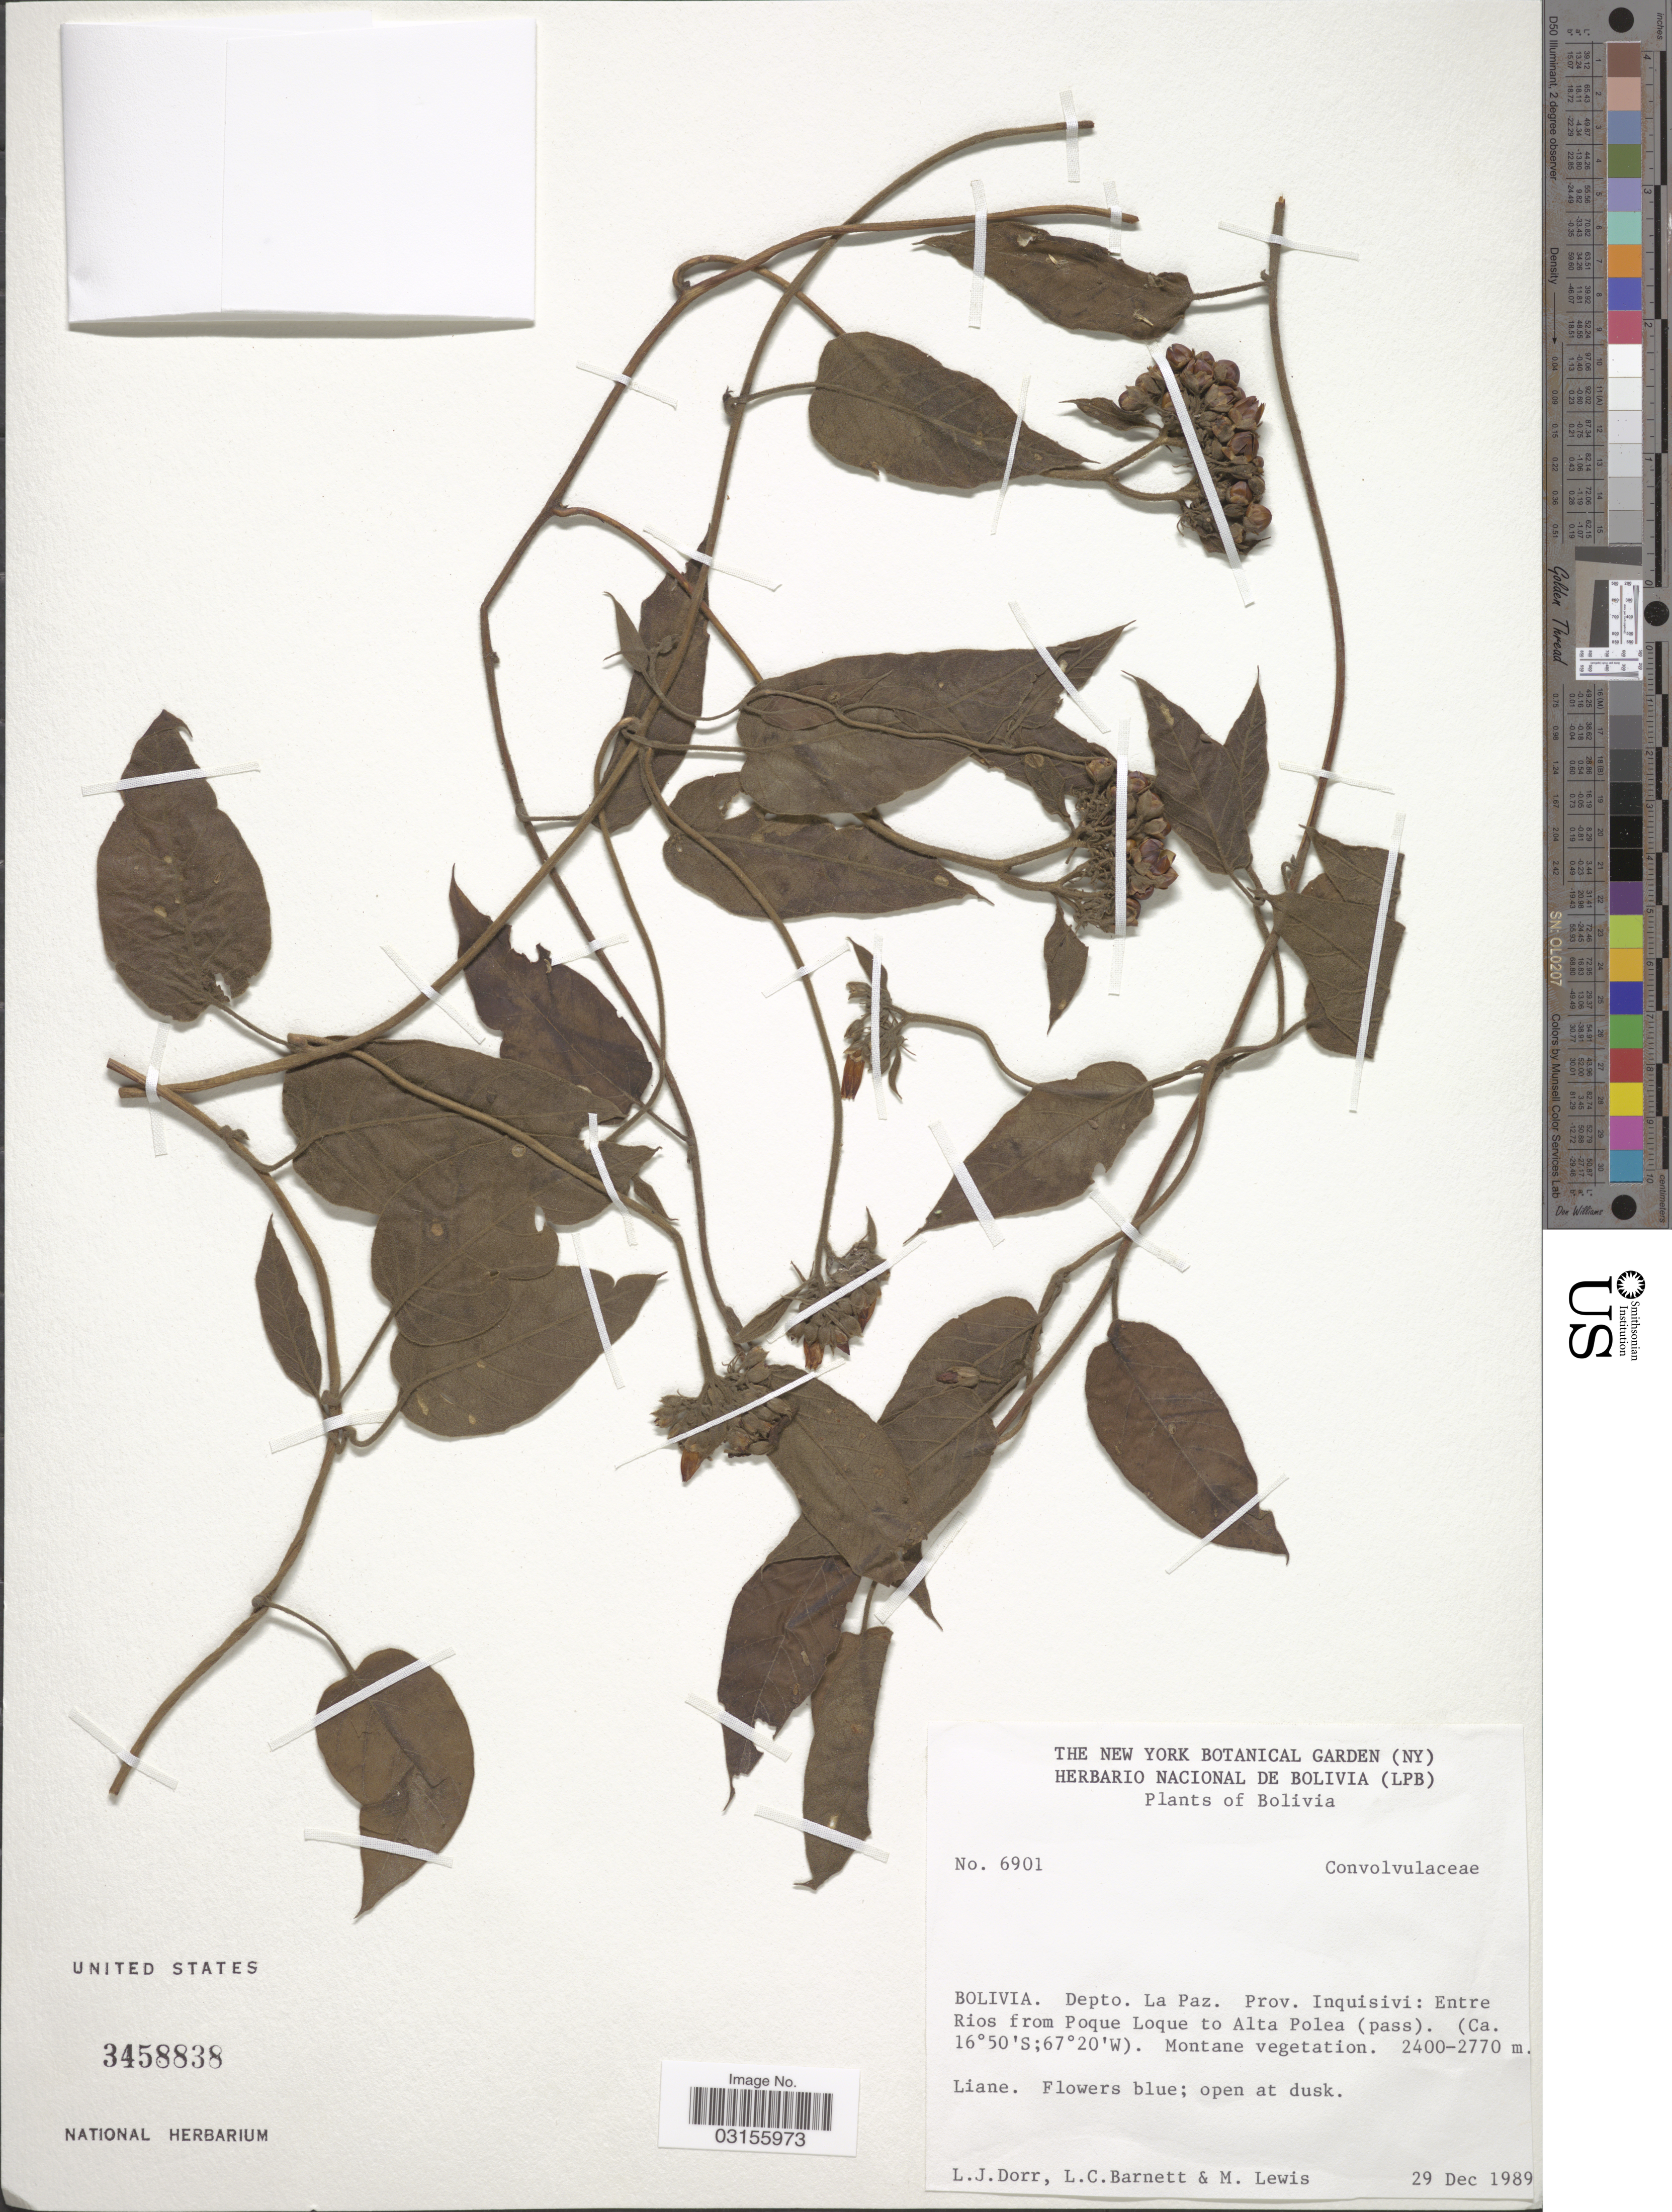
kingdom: Plantae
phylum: Tracheophyta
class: Magnoliopsida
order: Solanales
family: Convolvulaceae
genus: Jacquemontia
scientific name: Jacquemontia boliviana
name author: J.R.I. Wood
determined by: Staples, G. W.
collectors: L. J. Dorr, L. C. Barnett & M. Lewis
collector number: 6901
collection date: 1989-12-29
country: Bolivia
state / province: La Paz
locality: Depto. La Paz. Prov. Inquisivi: Entre Rios from Poque Loque to Alta Polea (pass).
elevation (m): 2400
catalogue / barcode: US 3458838